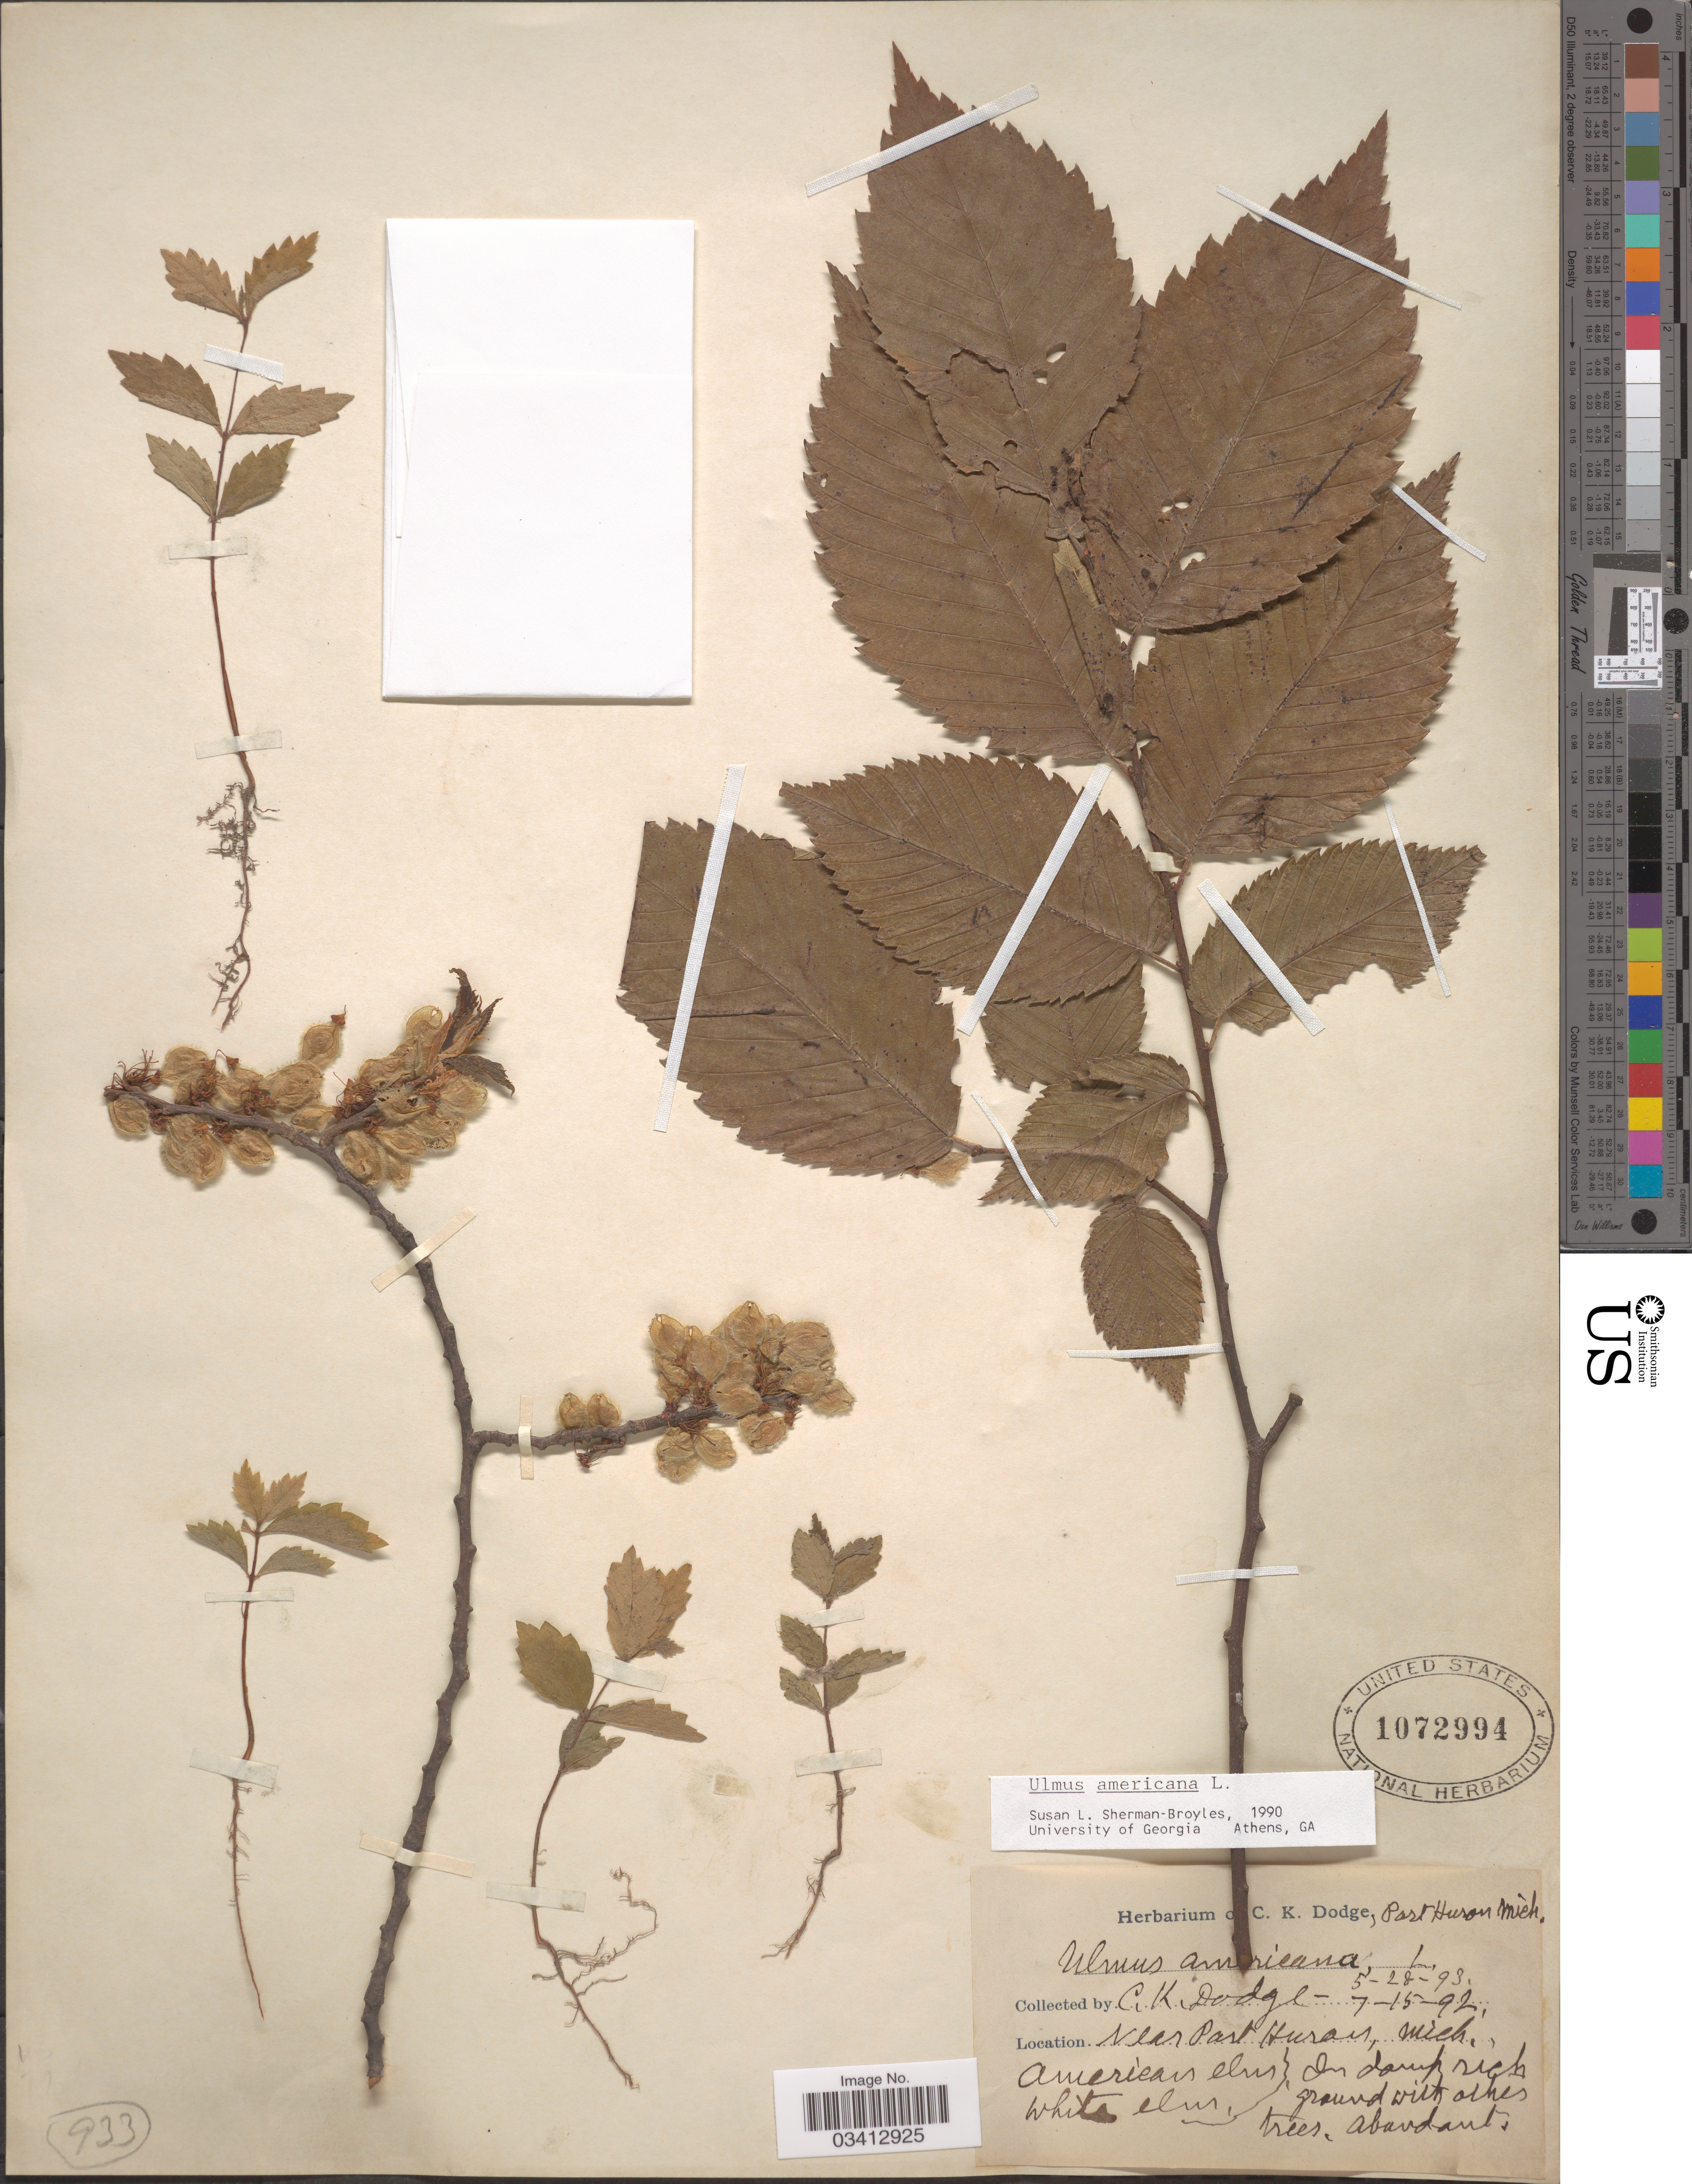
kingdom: Plantae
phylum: Tracheophyta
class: Magnoliopsida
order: Rosales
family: Ulmaceae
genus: Ulmus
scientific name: Ulmus americana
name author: L.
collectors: C. Dodge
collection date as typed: Transcribed d/m/y: 15/7/92 to 28/5/93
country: United States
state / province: Michigan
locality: Near Port Huron.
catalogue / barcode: US 1072994